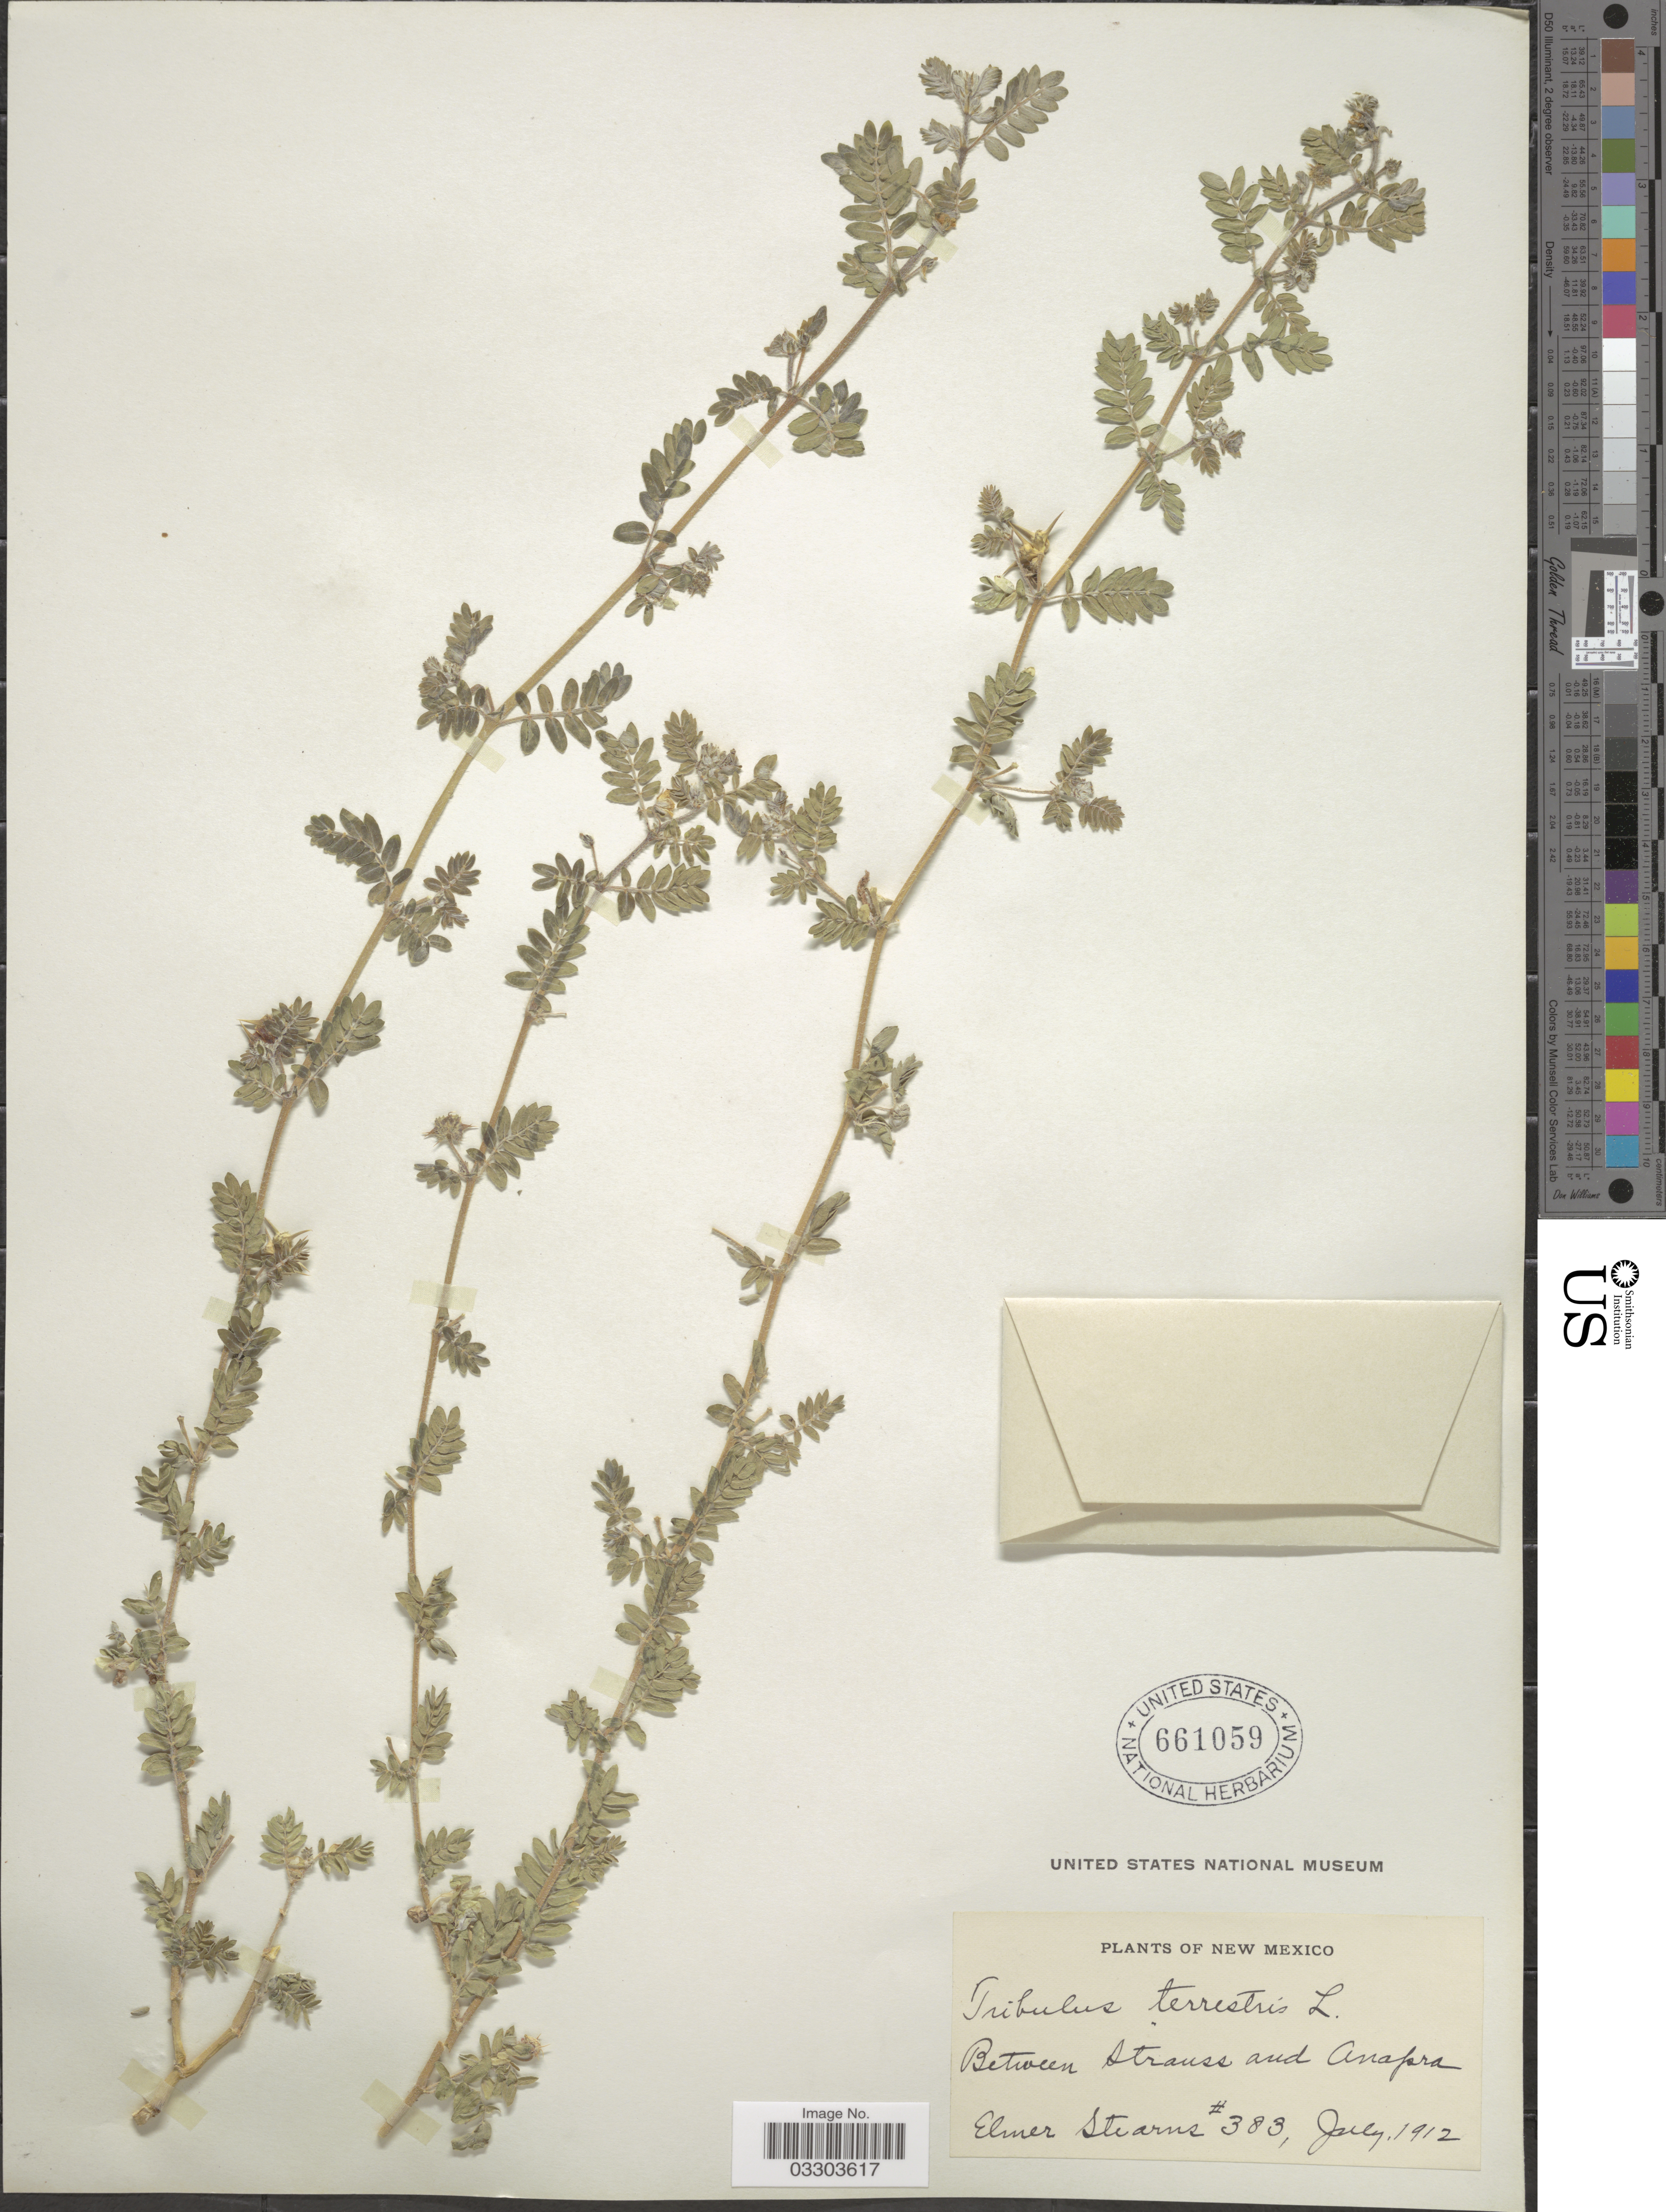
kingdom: Plantae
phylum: Tracheophyta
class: Magnoliopsida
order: Zygophyllales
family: Zygophyllaceae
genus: Tribulus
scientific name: Tribulus terrestris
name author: L.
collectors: E. Stearns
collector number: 383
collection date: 1912-07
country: United States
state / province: New Mexico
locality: Between Strauss and Anapra.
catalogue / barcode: US 661059